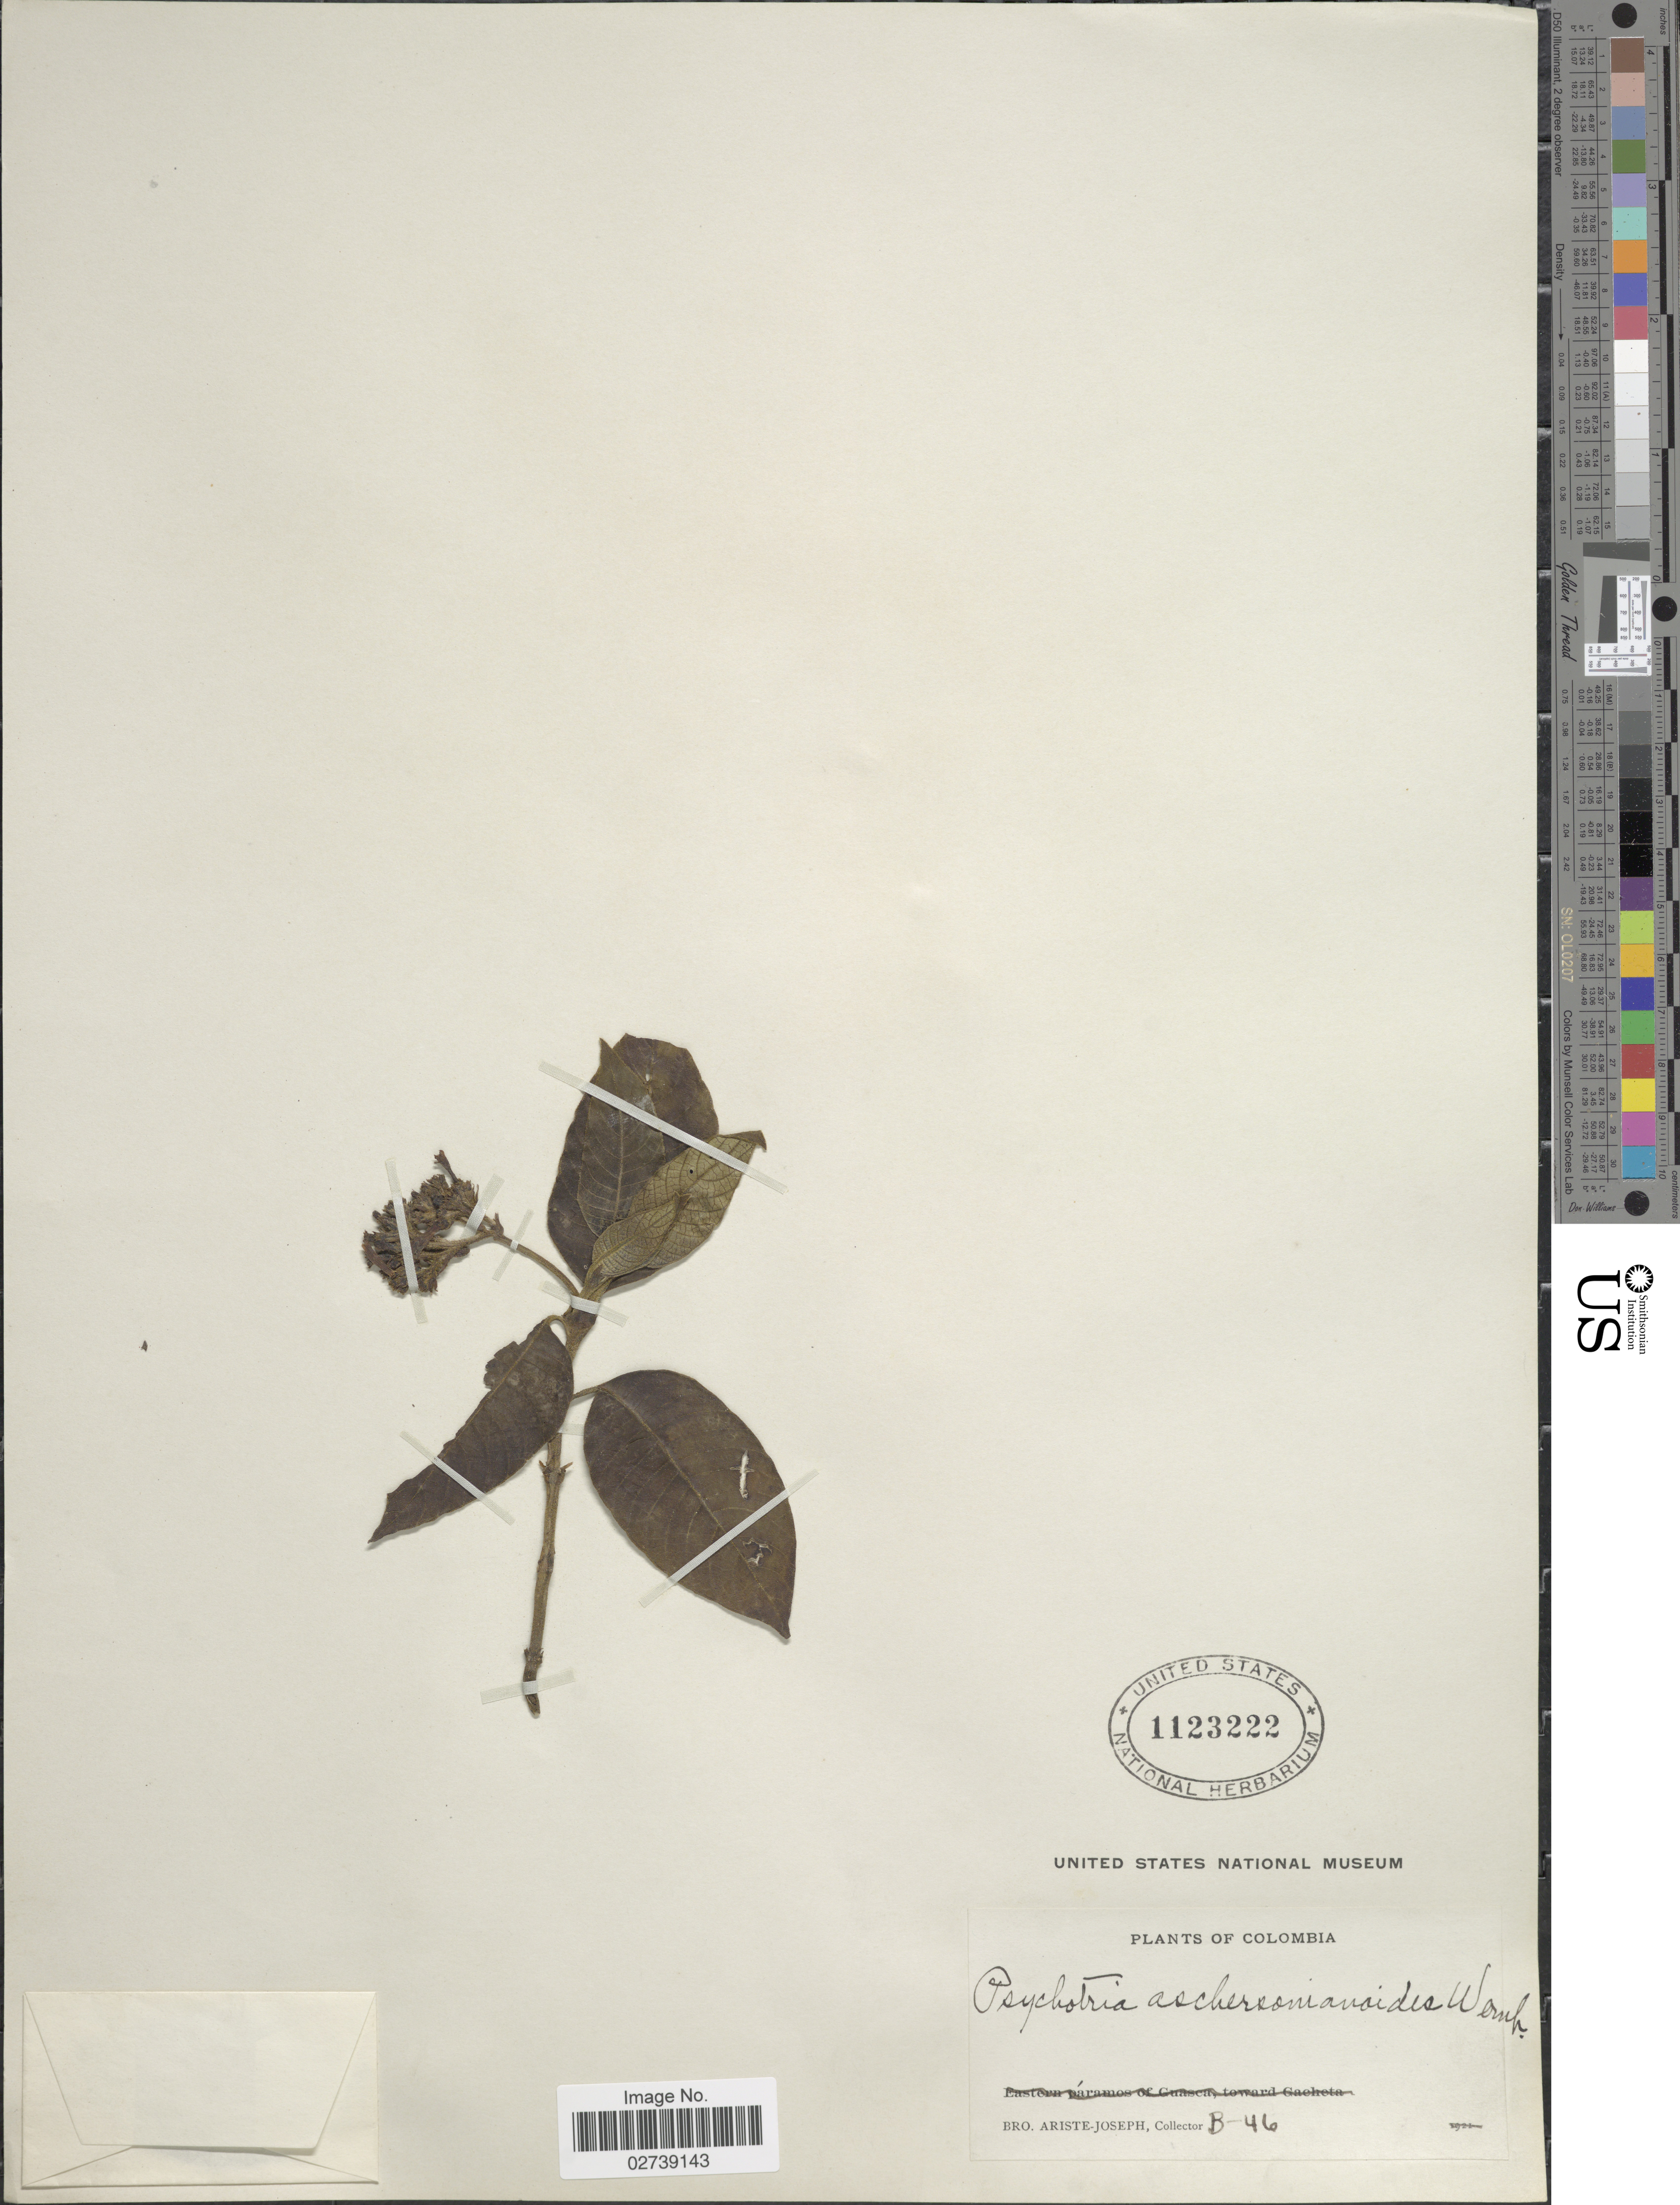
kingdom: Plantae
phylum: Tracheophyta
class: Magnoliopsida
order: Gentianales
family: Rubiaceae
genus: Palicourea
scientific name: Palicourea aschersonianoides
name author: Steyerm.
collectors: Bro. Ariste-Joseph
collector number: B-46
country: Colombia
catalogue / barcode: US 1123222